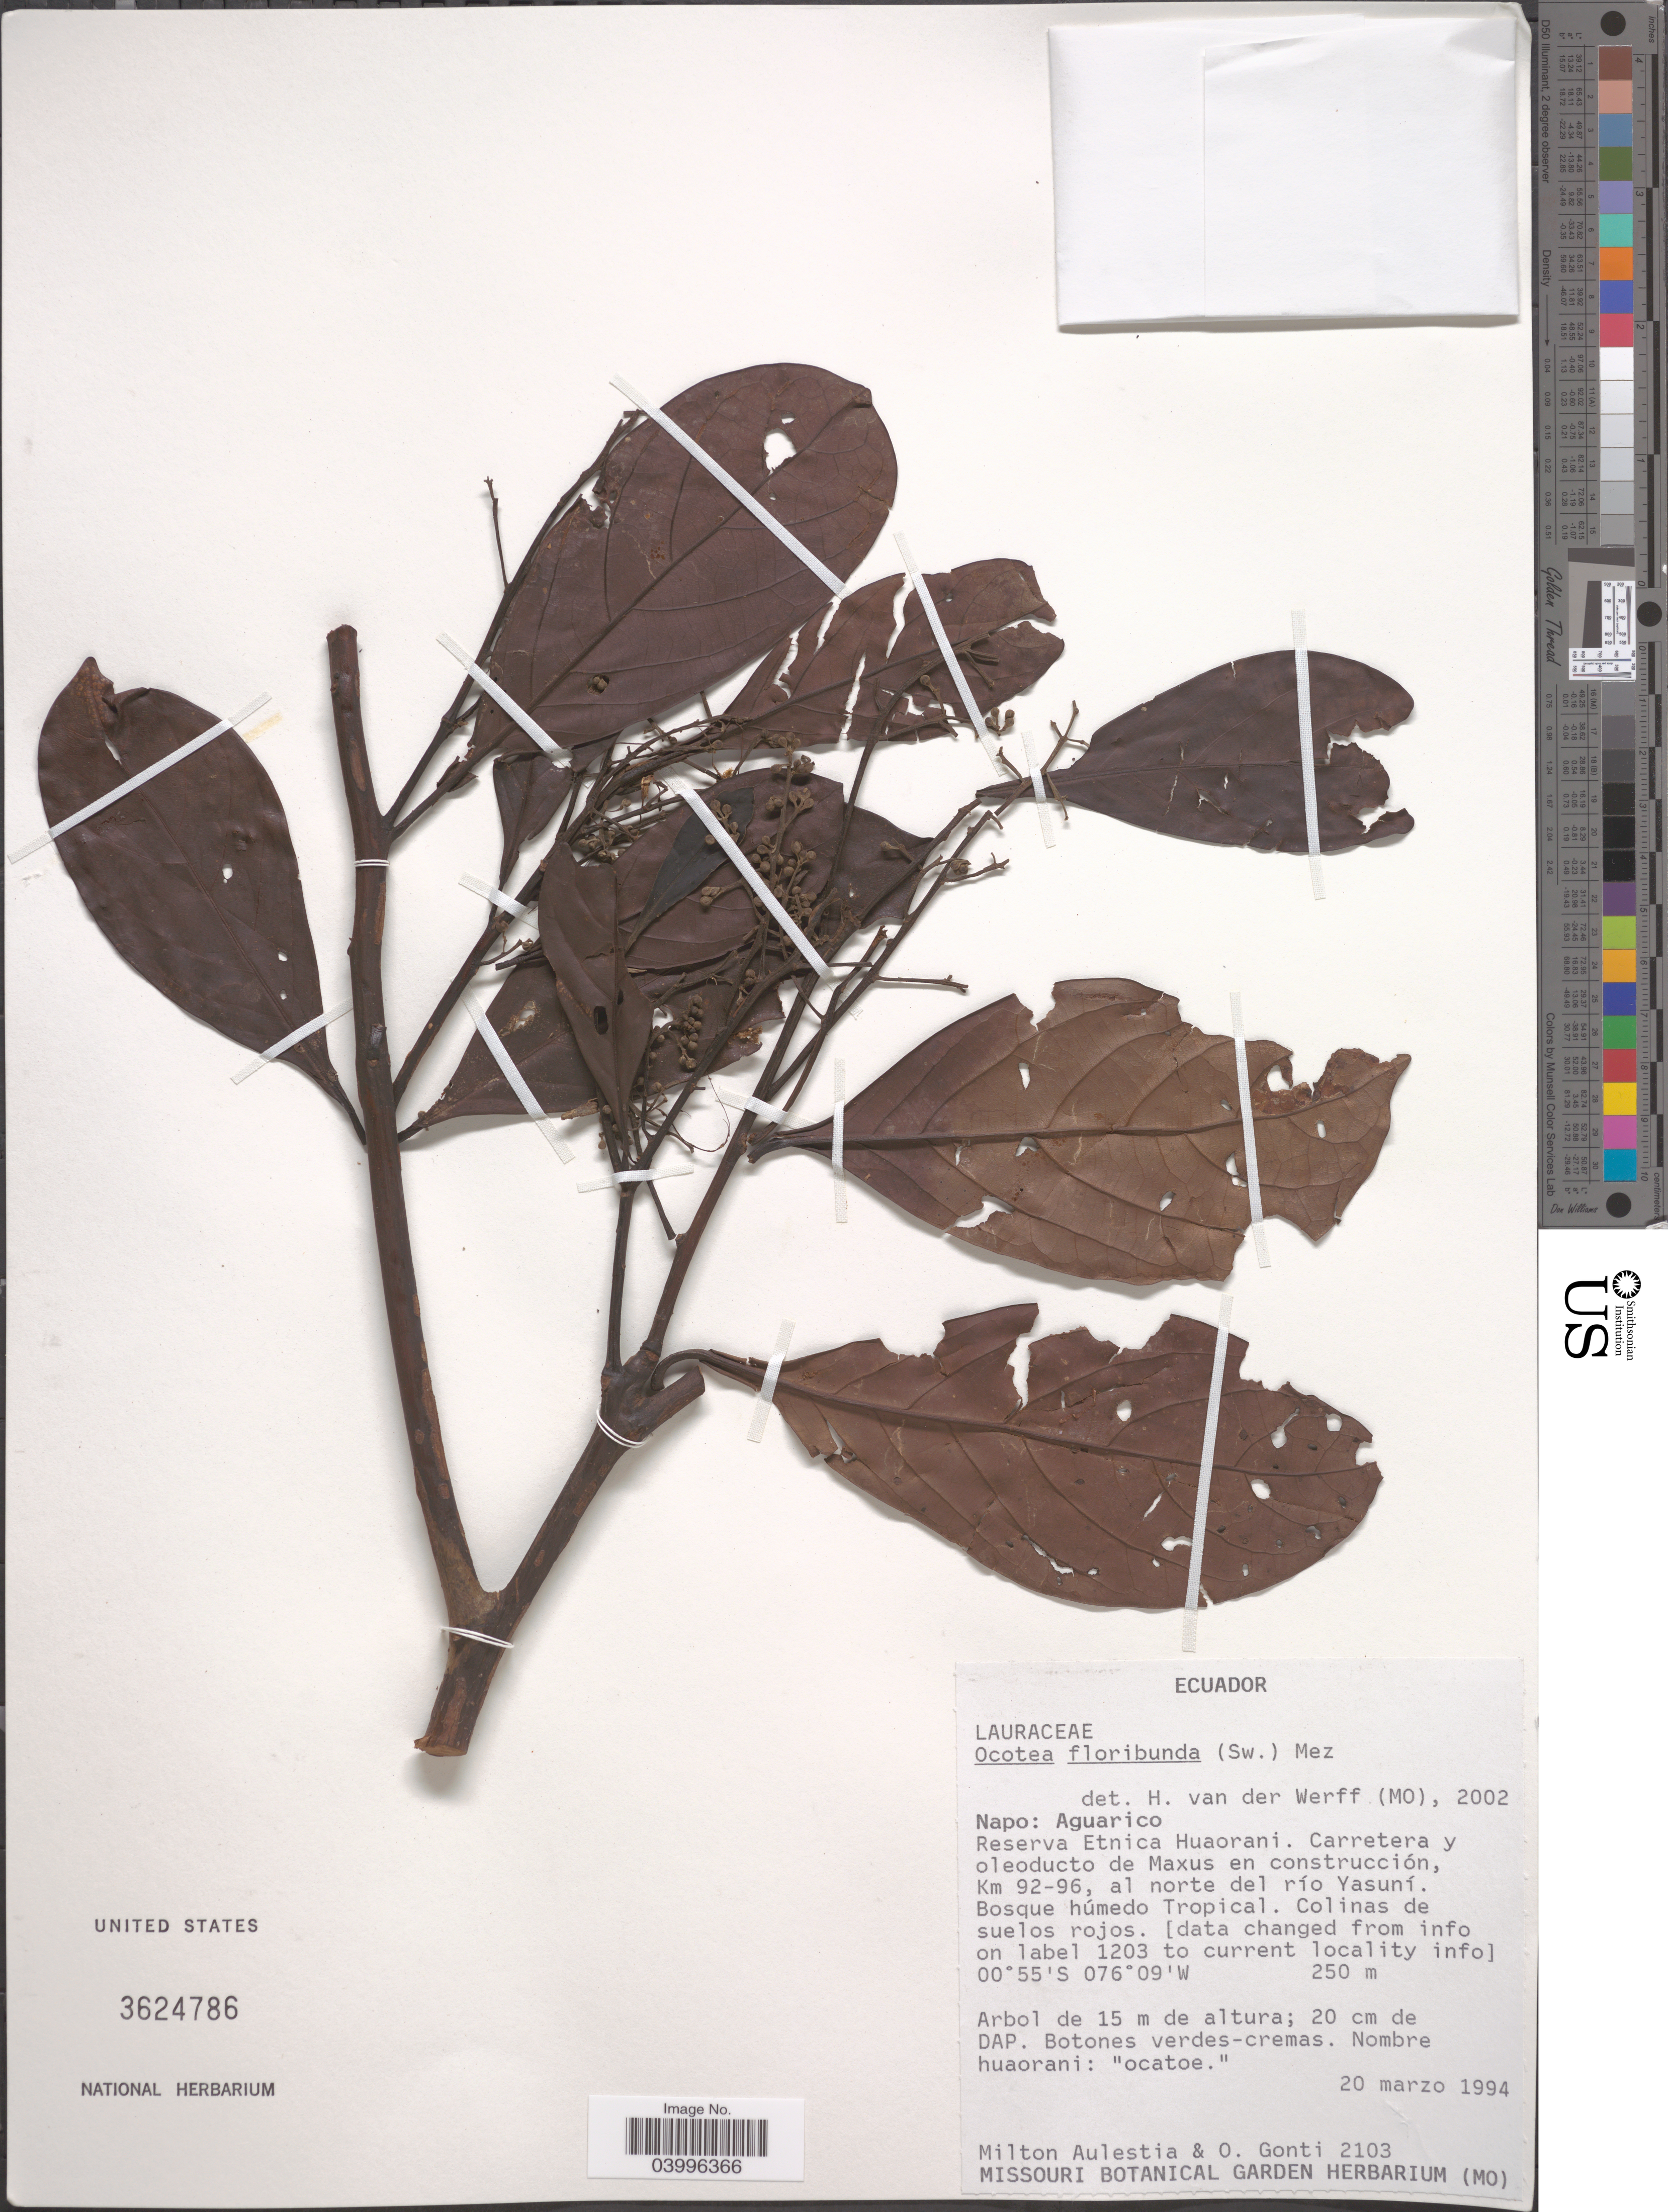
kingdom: Plantae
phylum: Tracheophyta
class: Magnoliopsida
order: Laurales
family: Lauraceae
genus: Ocotea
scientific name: Ocotea floribunda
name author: (Sw.) Mez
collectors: M. Aulestia & O. Gonti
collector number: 2103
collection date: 1994-03-20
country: Ecuador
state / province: Napo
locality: Napo: Aguarico. Resreva Etnica Huaorani. Carretera y oleoducto de Maxus en construcción, Km 92-96, al norte del río Yasuní. Bosque húmedo Tropical.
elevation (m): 250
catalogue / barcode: US 3624786